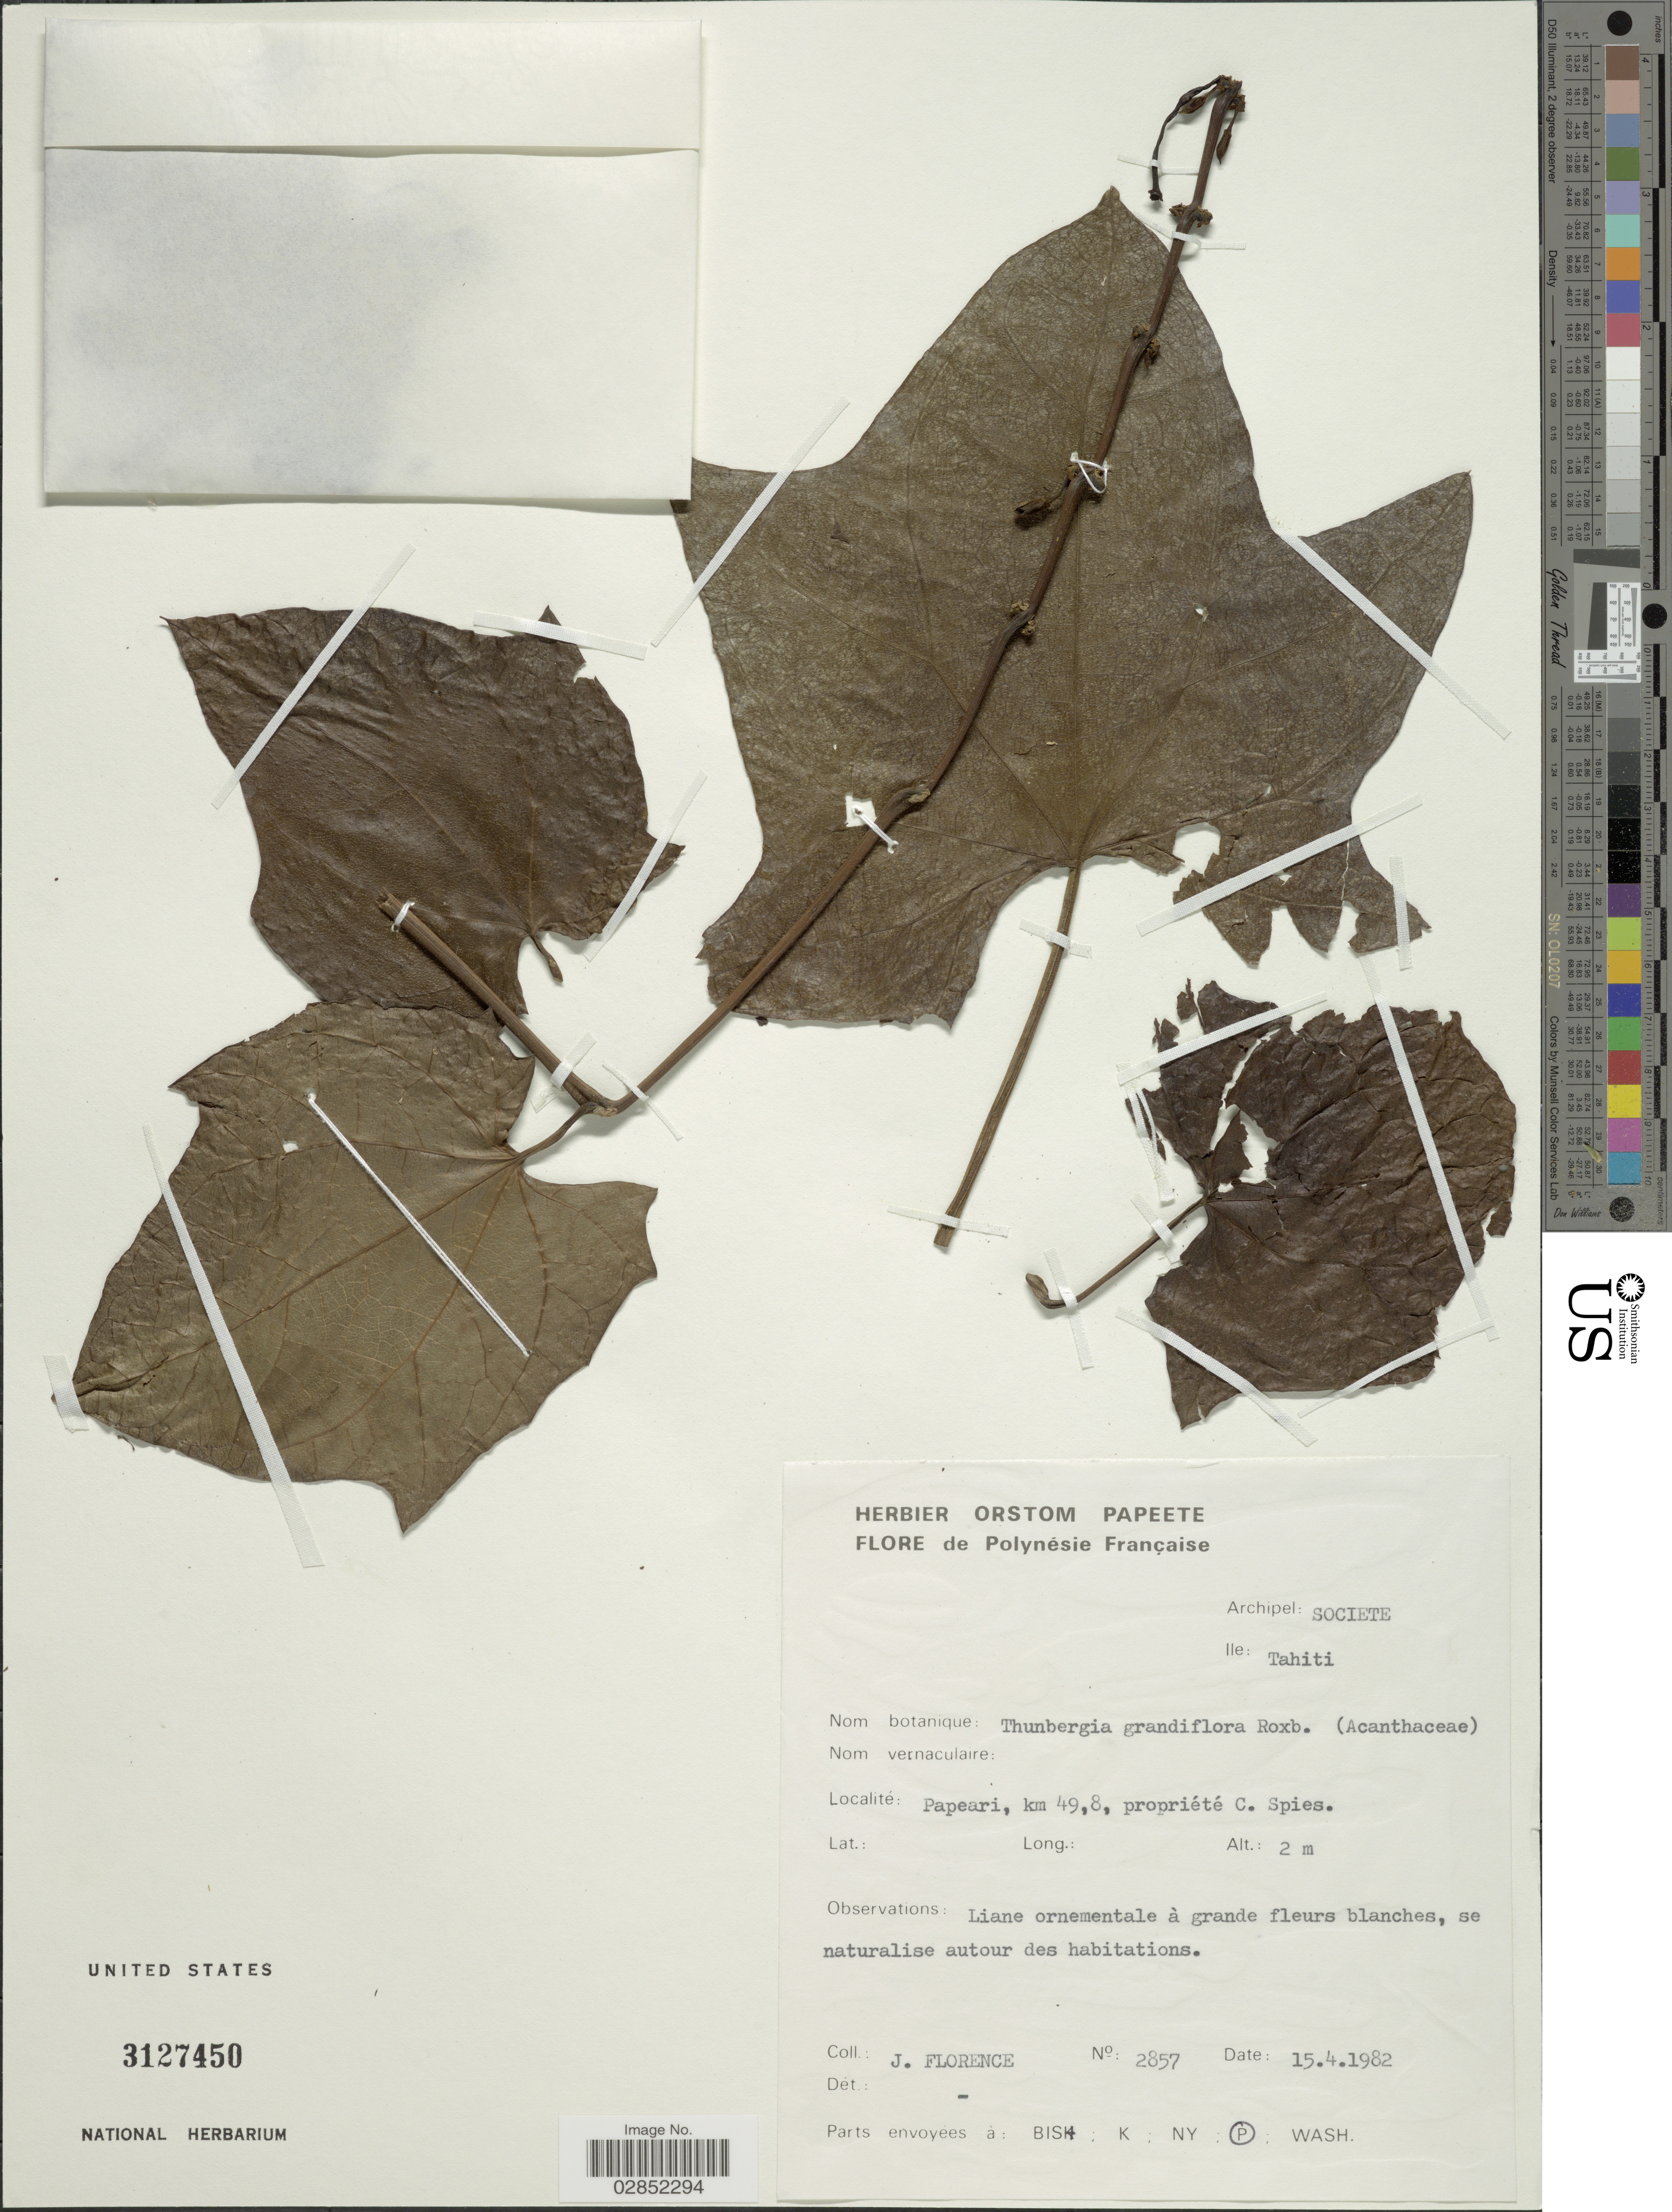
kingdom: Plantae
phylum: Tracheophyta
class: Magnoliopsida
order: Lamiales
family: Acanthaceae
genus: Thunbergia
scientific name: Thunbergia grandiflora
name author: Roxb.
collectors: J. Florence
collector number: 2857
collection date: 1982-04-15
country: French Polynesia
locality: Polynésie Française. Archipel: Societe. Ile: Tahiti. Papeari, km 49,8, propriété C. Spies.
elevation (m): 2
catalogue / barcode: US 3127450